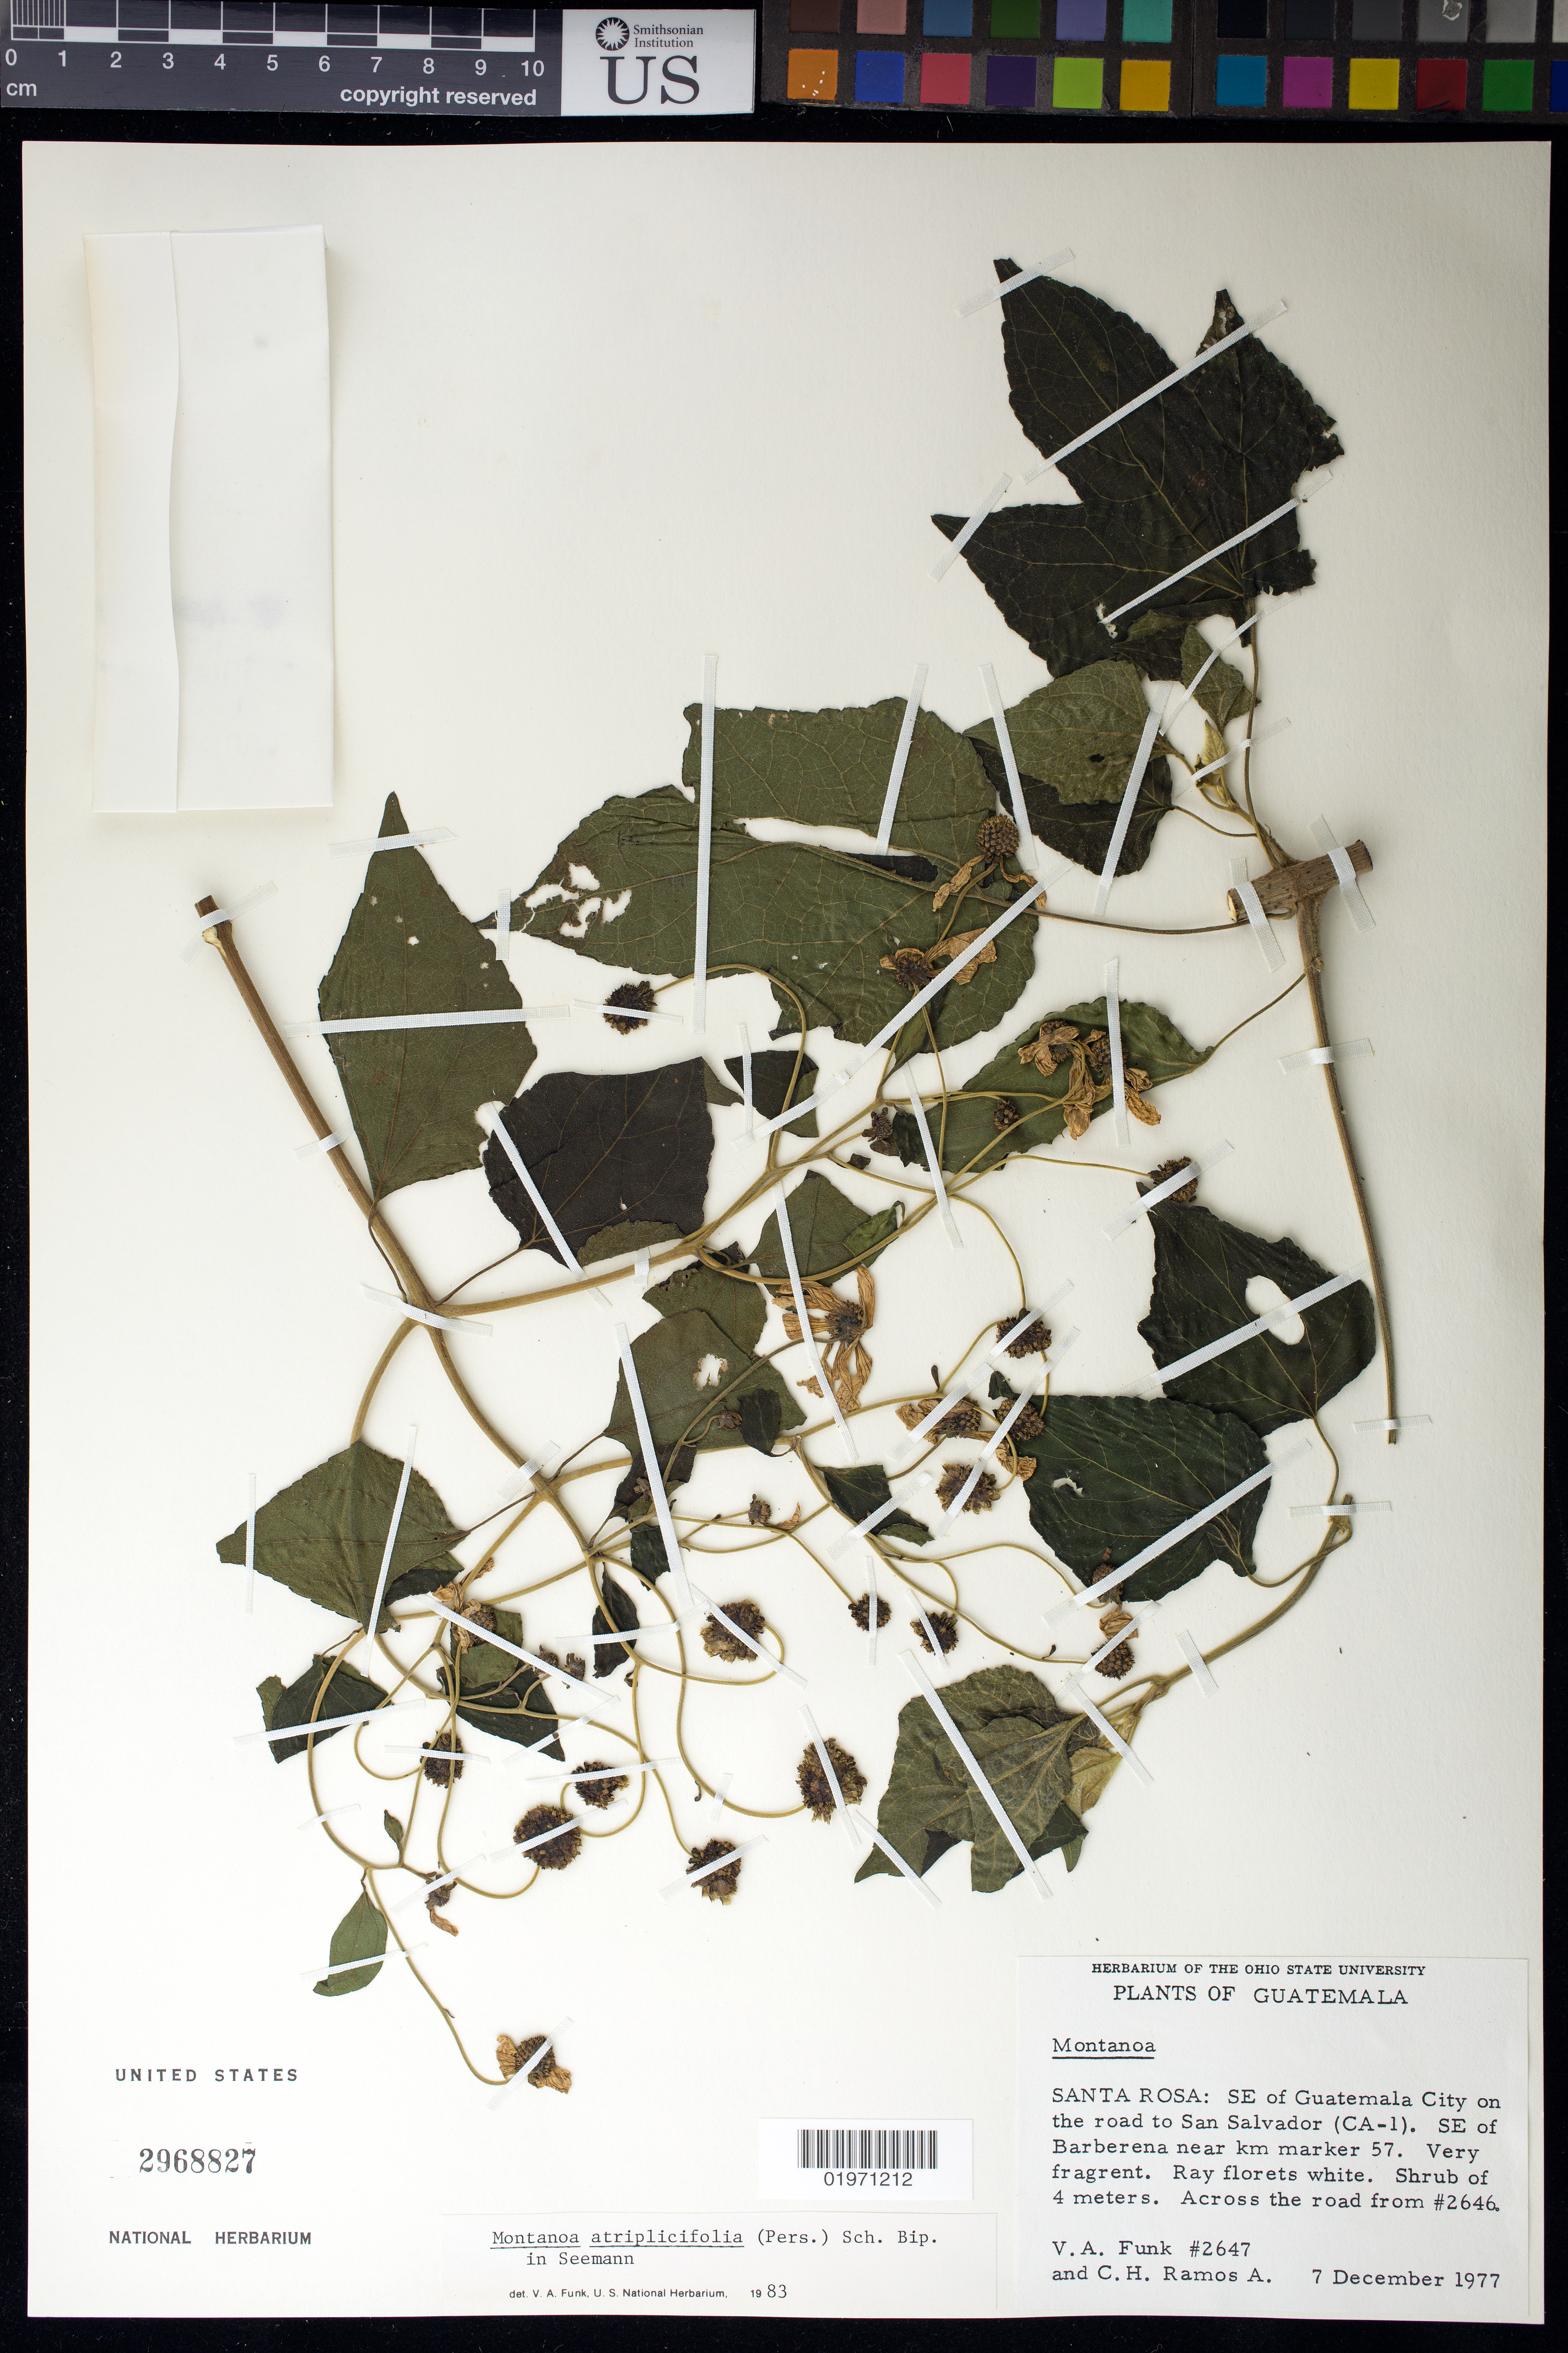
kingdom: Plantae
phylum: Tracheophyta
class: Magnoliopsida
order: Asterales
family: Asteraceae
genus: Montanoa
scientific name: Montanoa atriplicifolia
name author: (Pers.) Sch. Bip.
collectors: V. Funk & C. H. Ramos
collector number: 2647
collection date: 1977-12-07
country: Guatemala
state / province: Santa Rosa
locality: SE of Guatemala City on the road to San Salvador (CA-1). SE of Barberena near km marker 57.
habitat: Across the road from #2646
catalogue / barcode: US 2968827